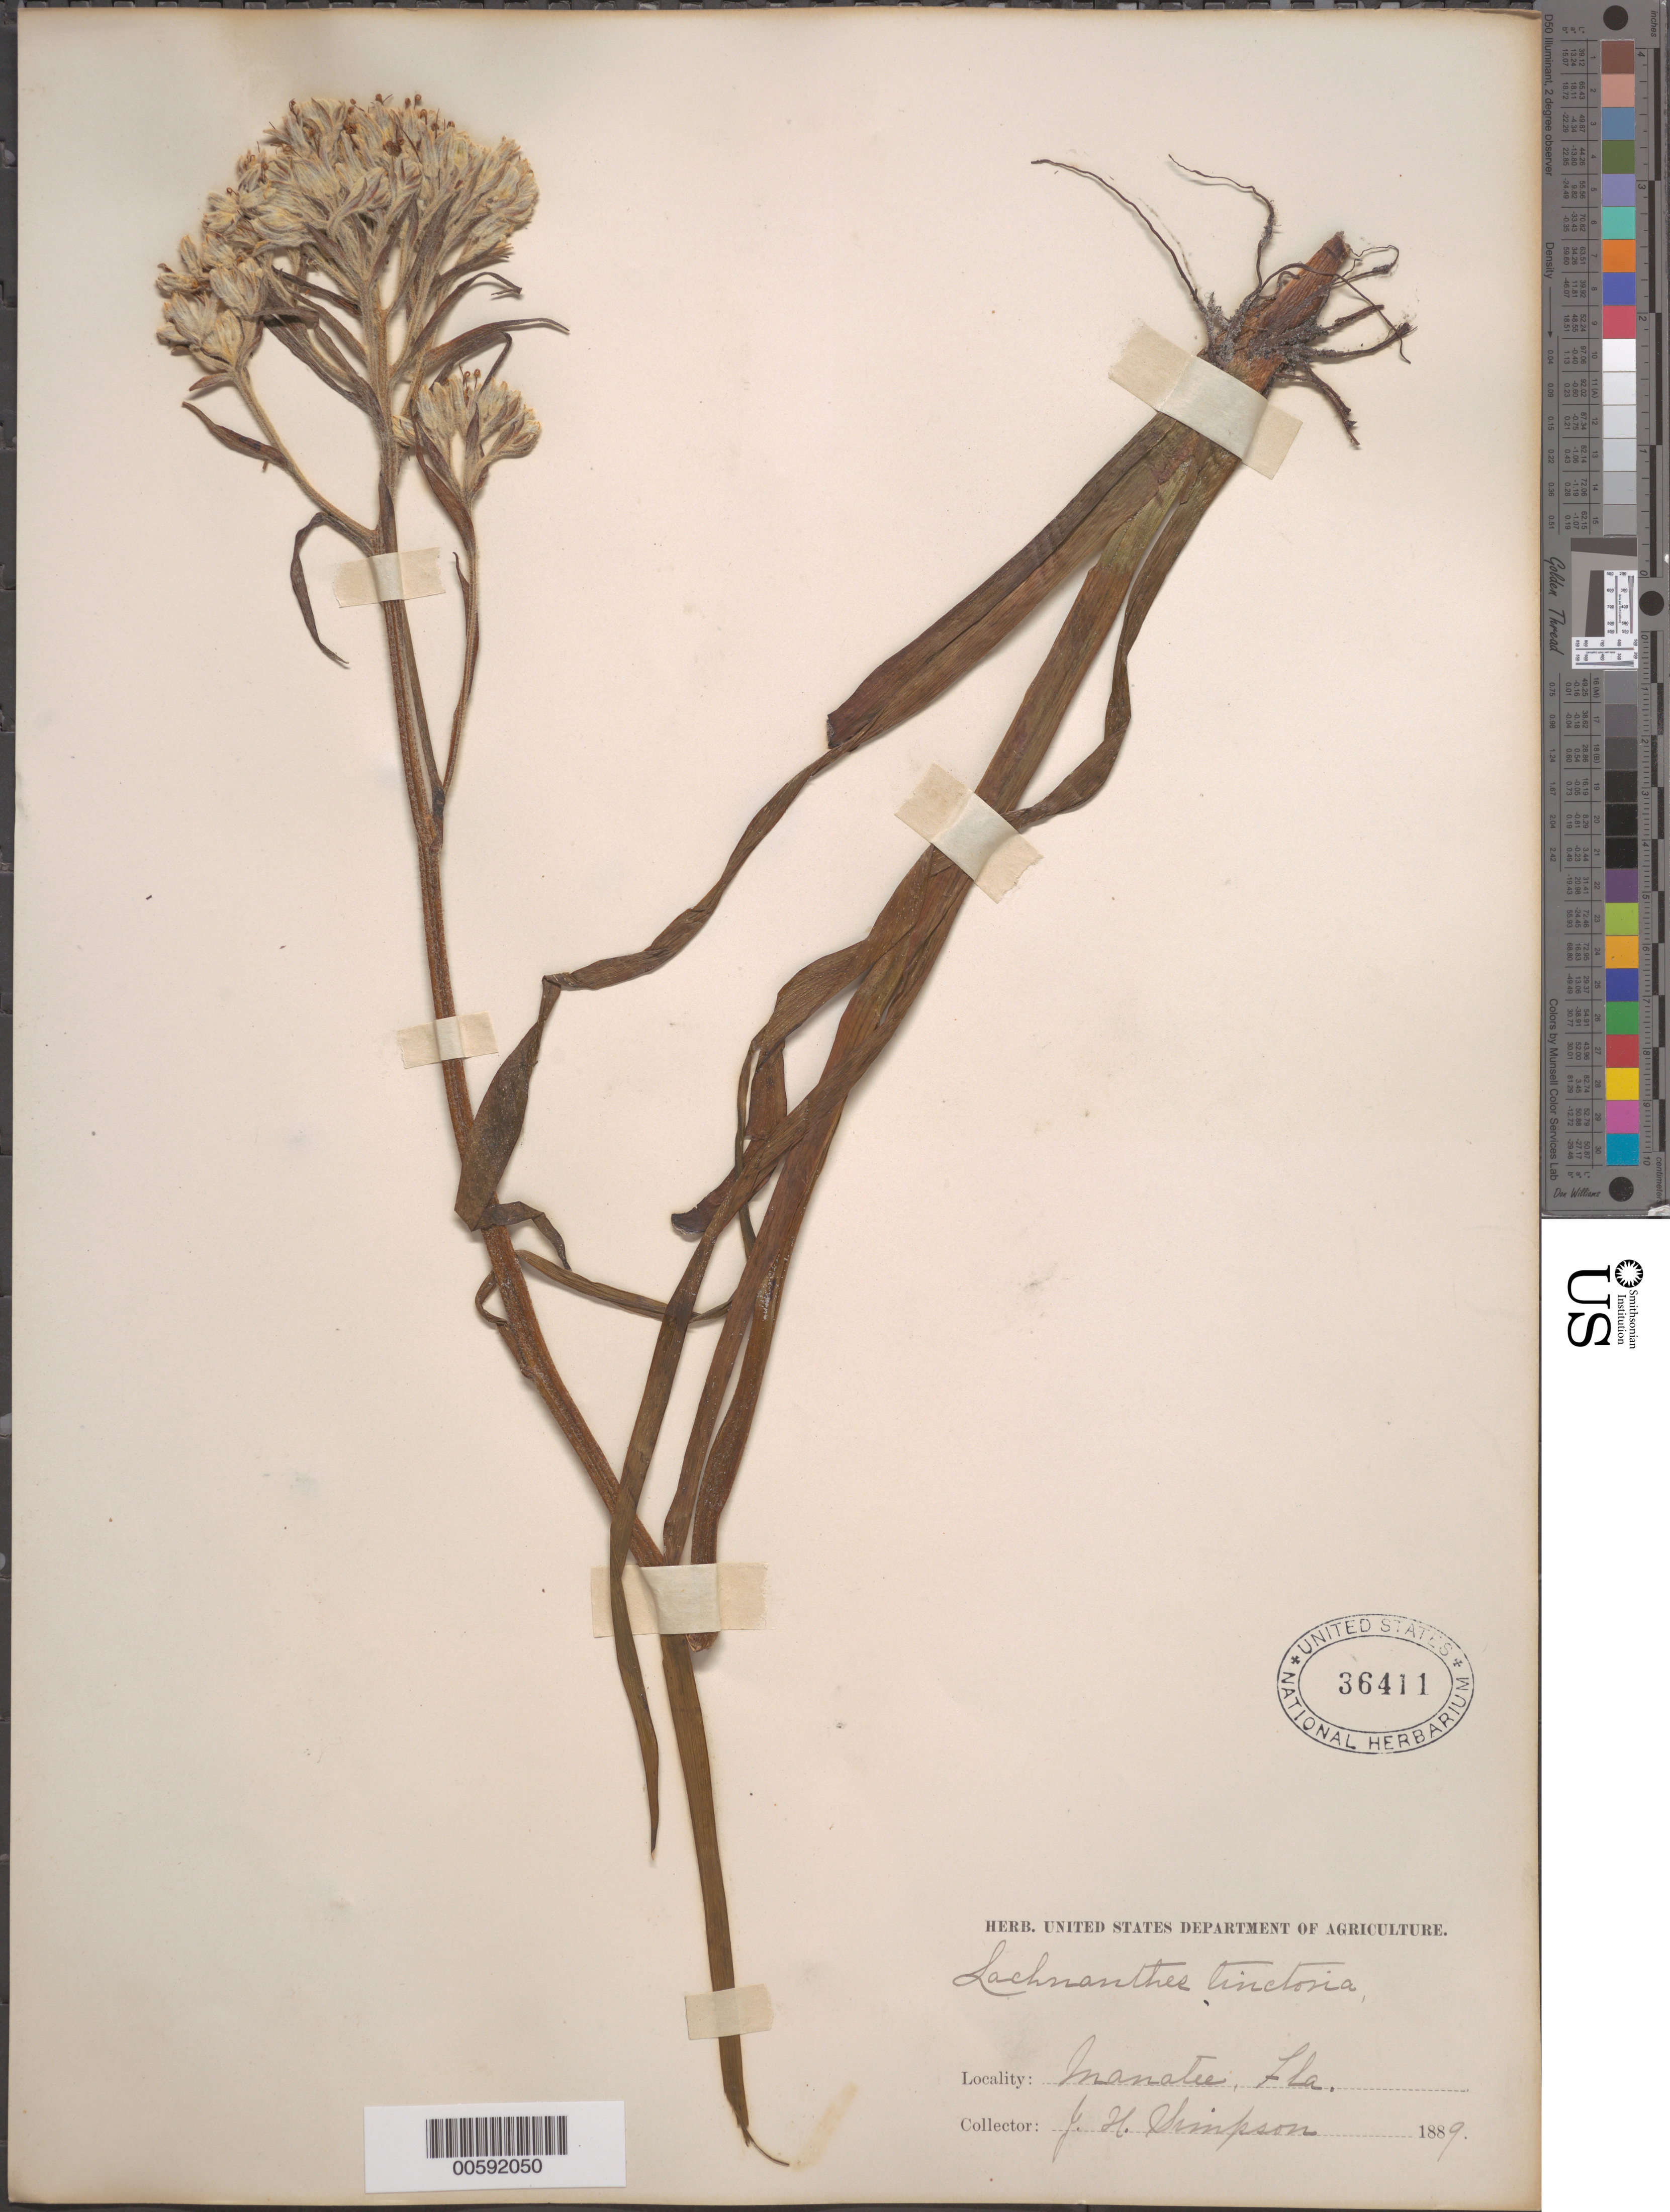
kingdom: Plantae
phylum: Tracheophyta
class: Liliopsida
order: Commelinales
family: Haemodoraceae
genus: Lachnanthes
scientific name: Lachnanthes tinctoria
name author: (Walter ex J.F. Gmel.) Elliott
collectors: J. H. Simpson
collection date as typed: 1889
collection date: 1889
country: United States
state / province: Florida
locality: Manatee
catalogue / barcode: US 36411